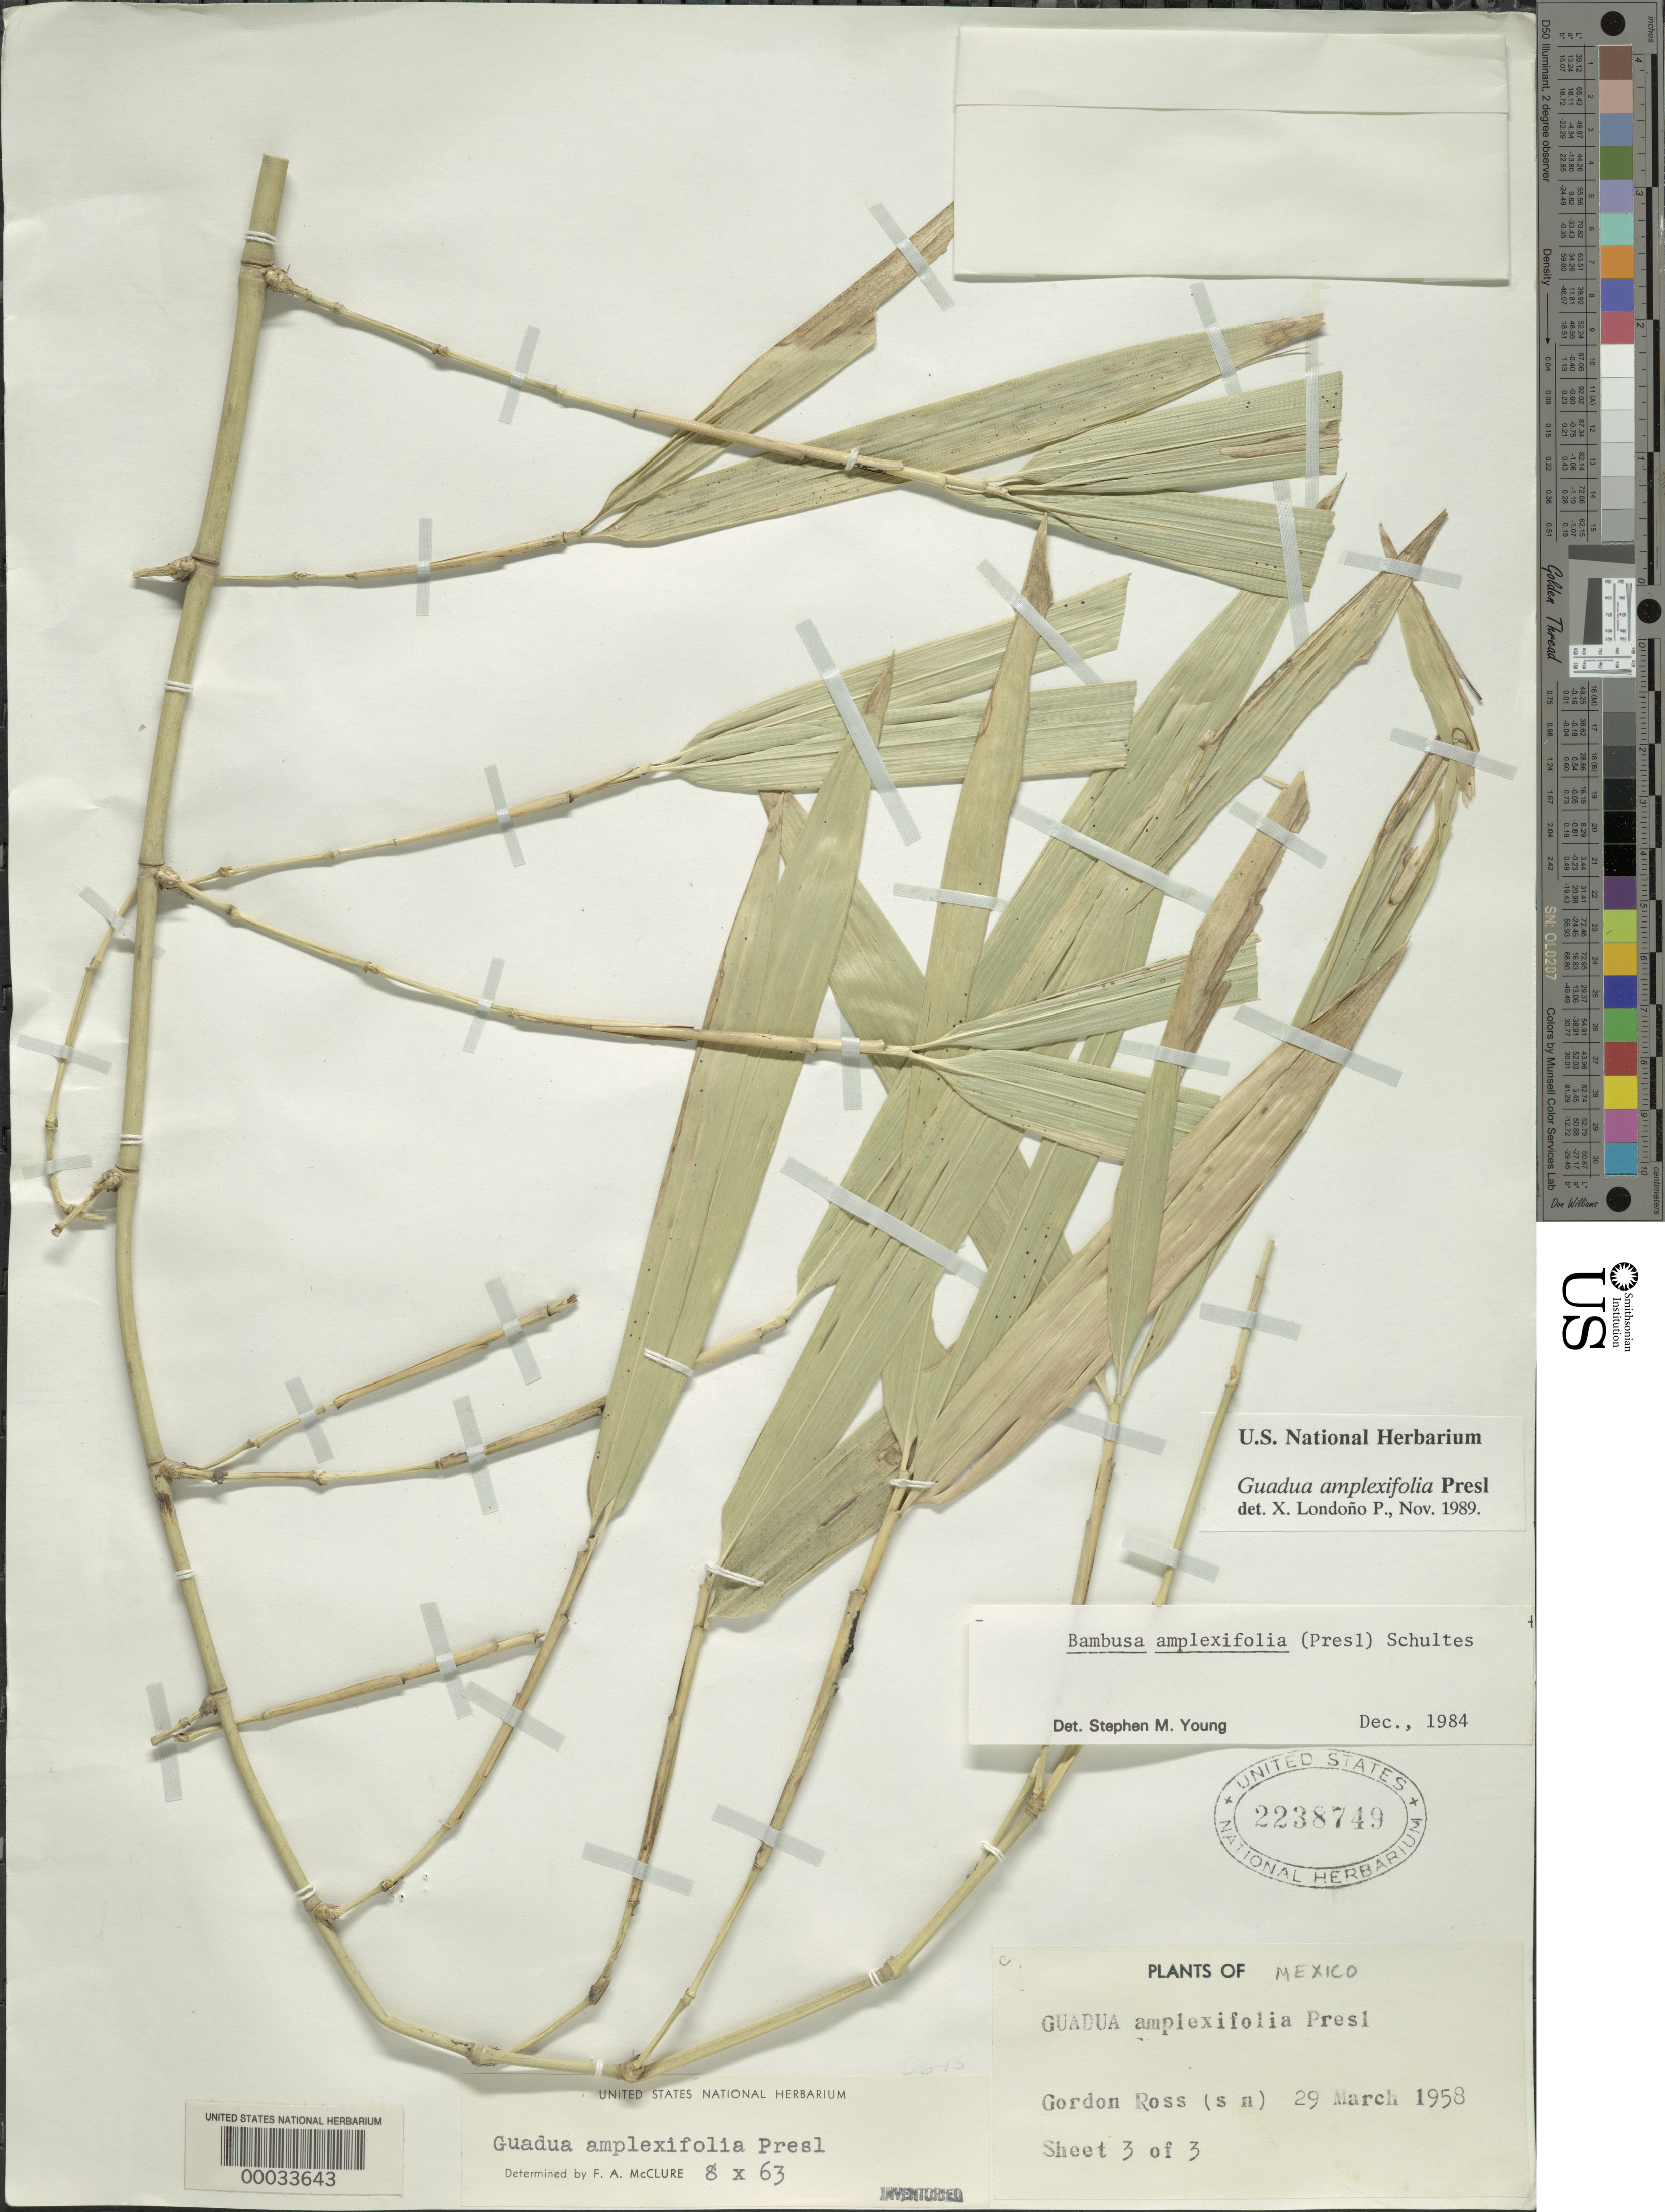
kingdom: Plantae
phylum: Tracheophyta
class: Liliopsida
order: Poales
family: Poaceae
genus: Guadua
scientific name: Guadua amplexifolia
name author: J. Presl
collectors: G. B. Ross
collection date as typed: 29 Mar 1958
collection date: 1958-03-29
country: Mexico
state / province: Chiapas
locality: Soconvico area, "Las Daritas" km 185 Tapachula - Mar.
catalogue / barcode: US 2238749